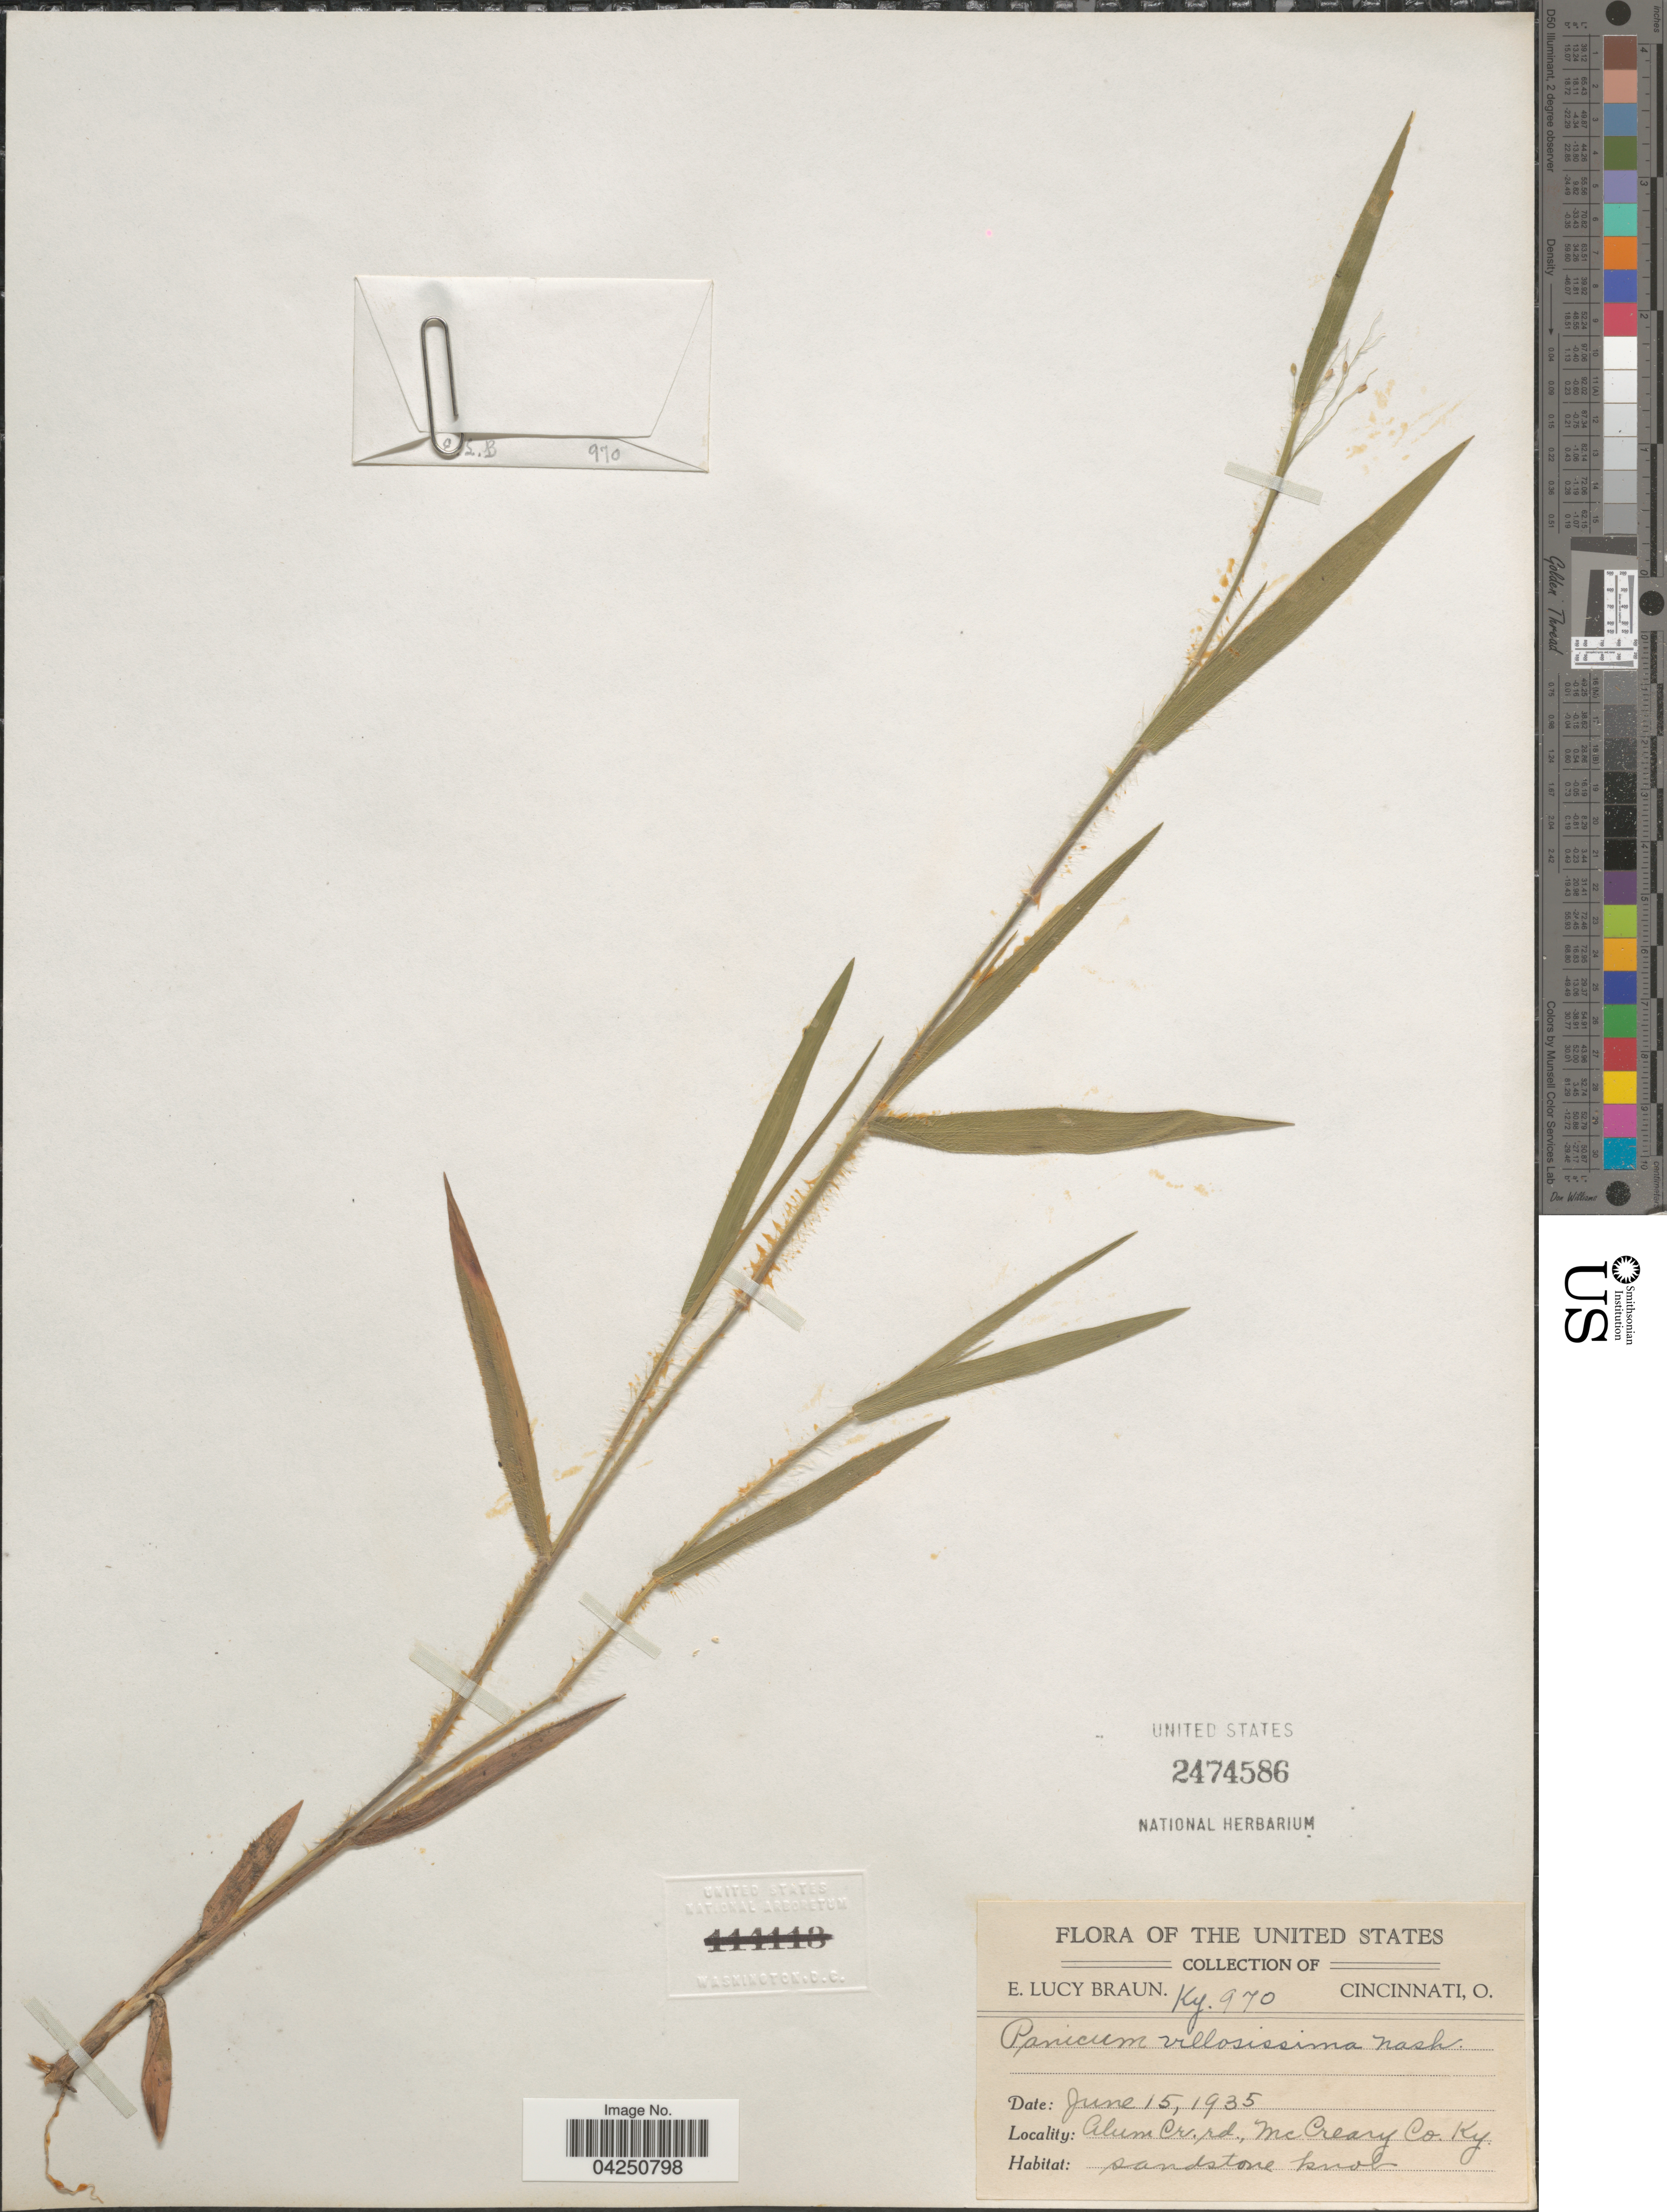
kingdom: Plantae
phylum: Tracheophyta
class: Liliopsida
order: Poales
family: Poaceae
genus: Dichanthelium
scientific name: Dichanthelium acuminatum var. acuminatum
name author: (Sw.) Gould & C.A. Clark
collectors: E. L. Braun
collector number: Ky. 970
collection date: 1935-05-15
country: United States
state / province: Kentucky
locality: Alum Cr. rd., McCreary Co.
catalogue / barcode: US 2474586